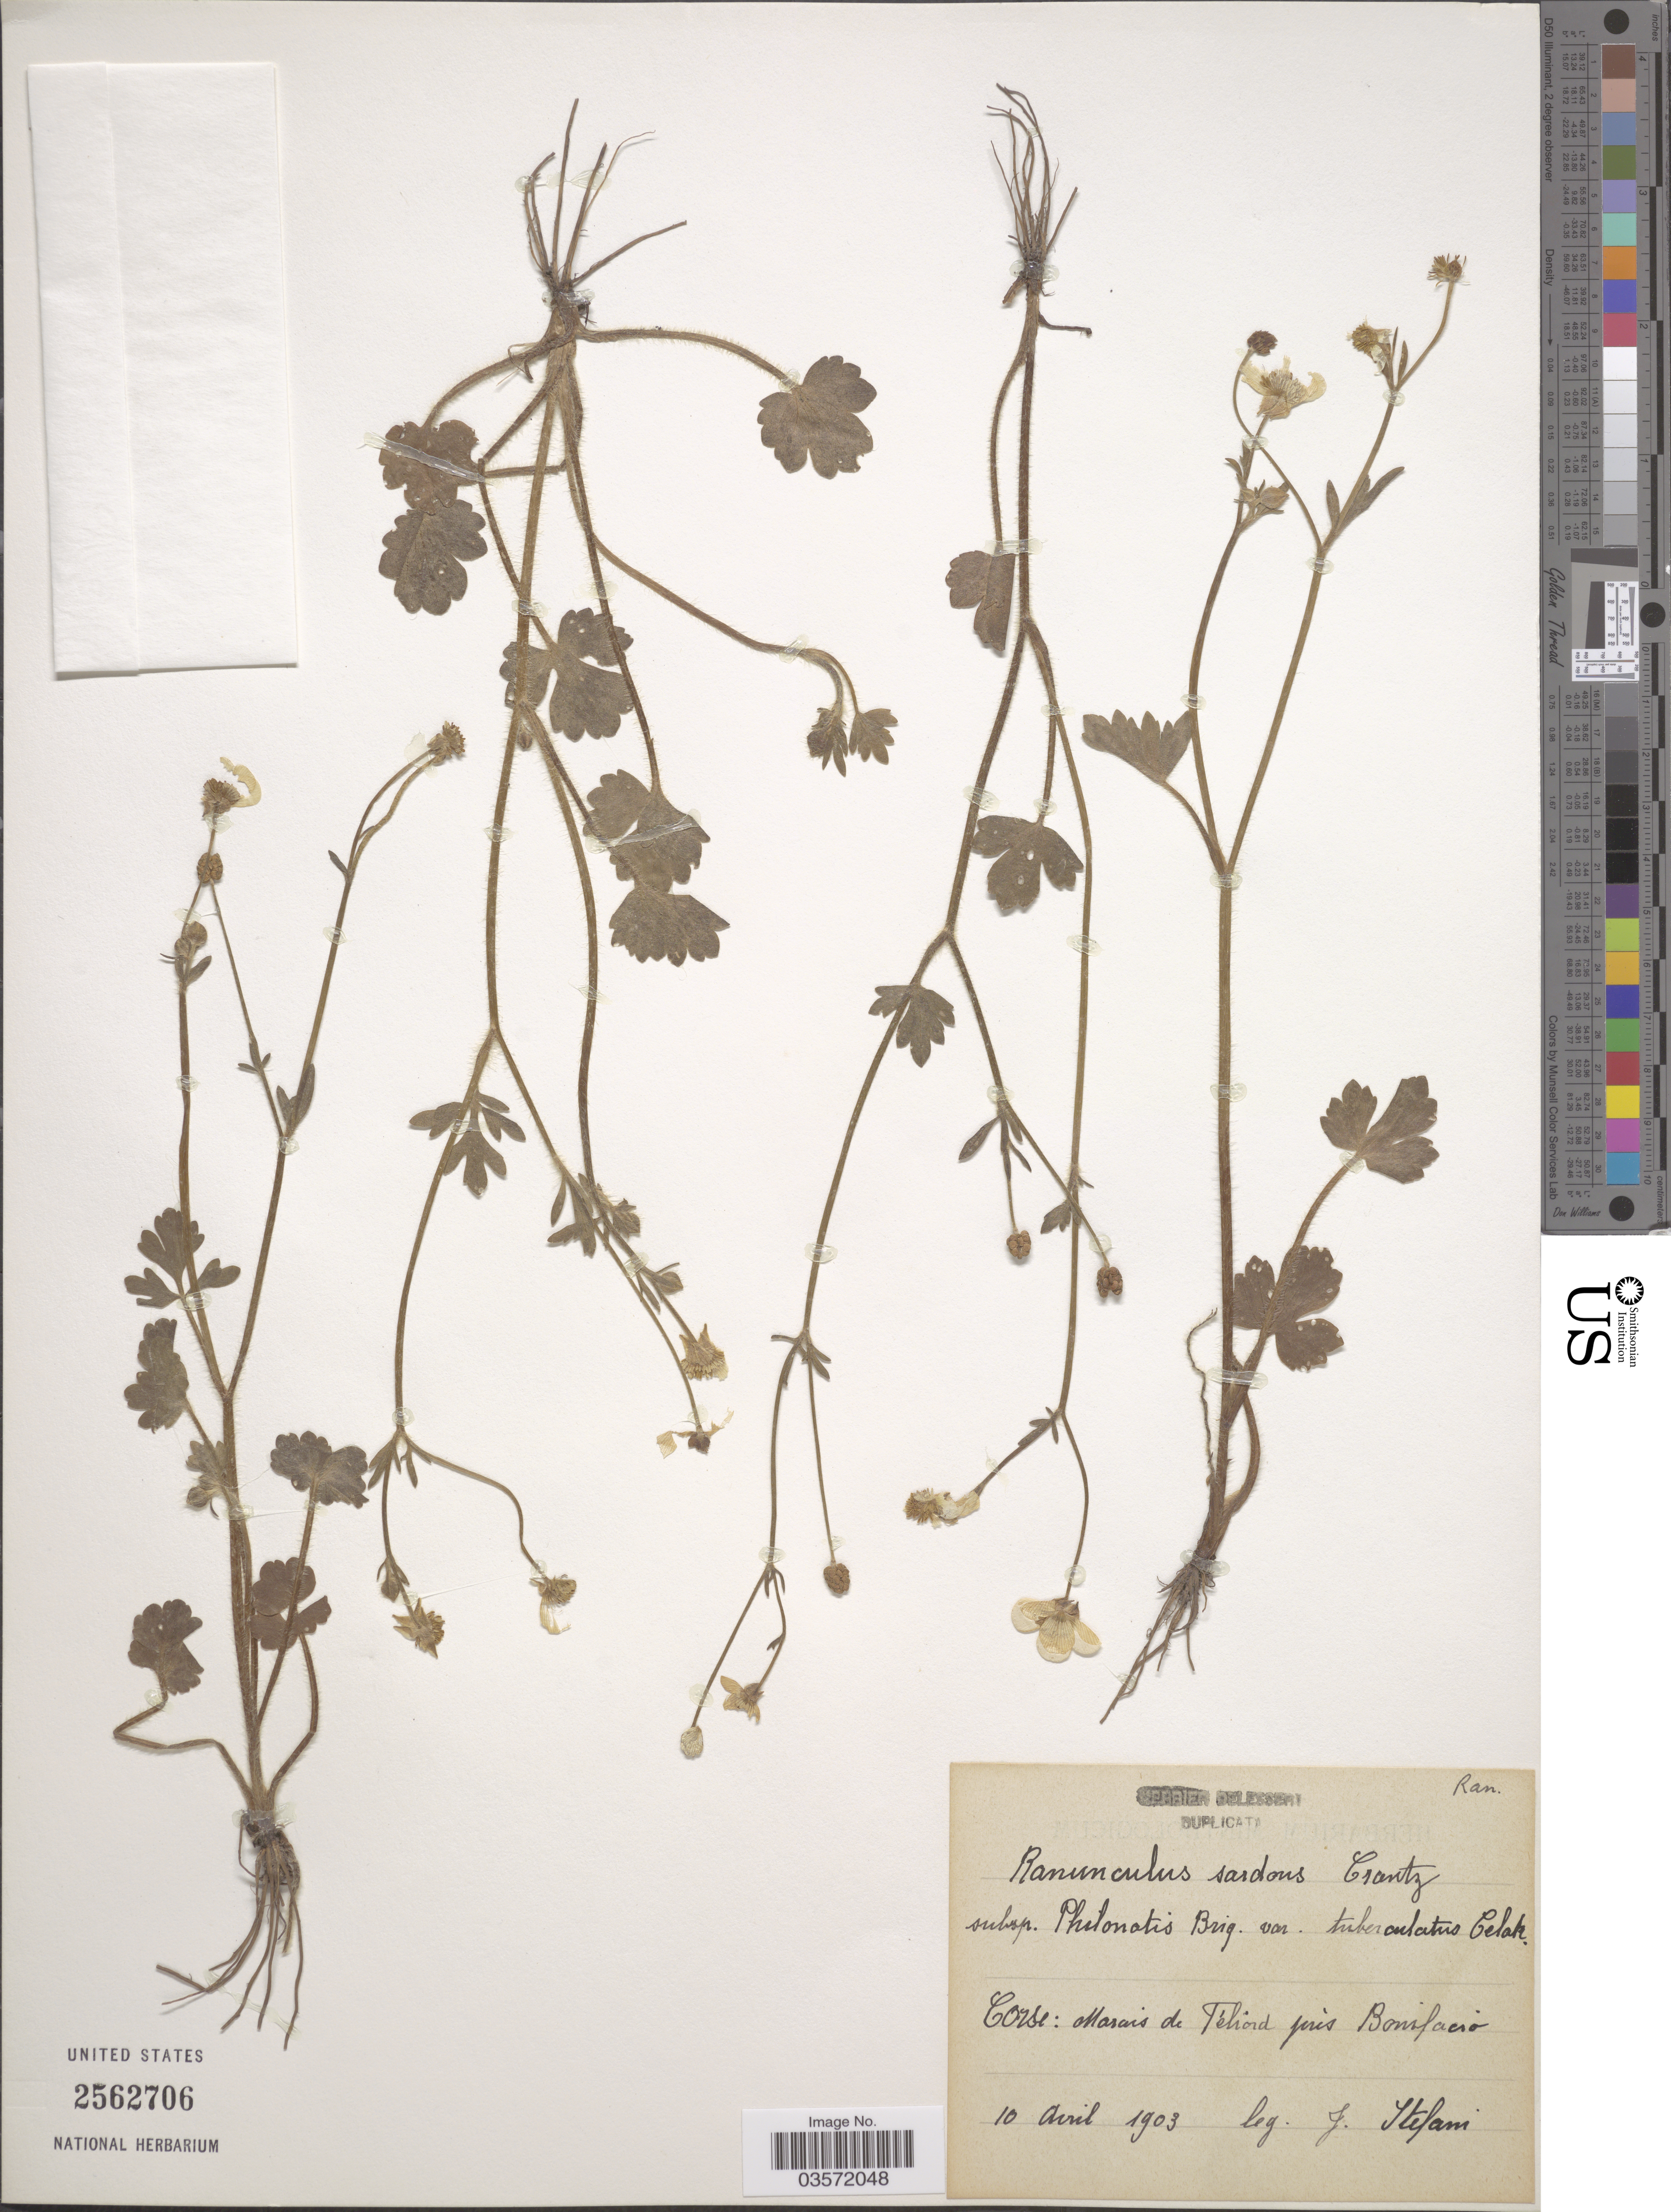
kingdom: Plantae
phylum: Tracheophyta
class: Magnoliopsida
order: Ranunculales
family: Ranunculaceae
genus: Ranunculus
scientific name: Ranunculus sardous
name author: Crantz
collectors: J. Stefani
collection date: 1903-04-10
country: France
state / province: Corsica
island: Corse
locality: Corse: Marais de Téliord prés Bonifacio.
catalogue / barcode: US 2562706